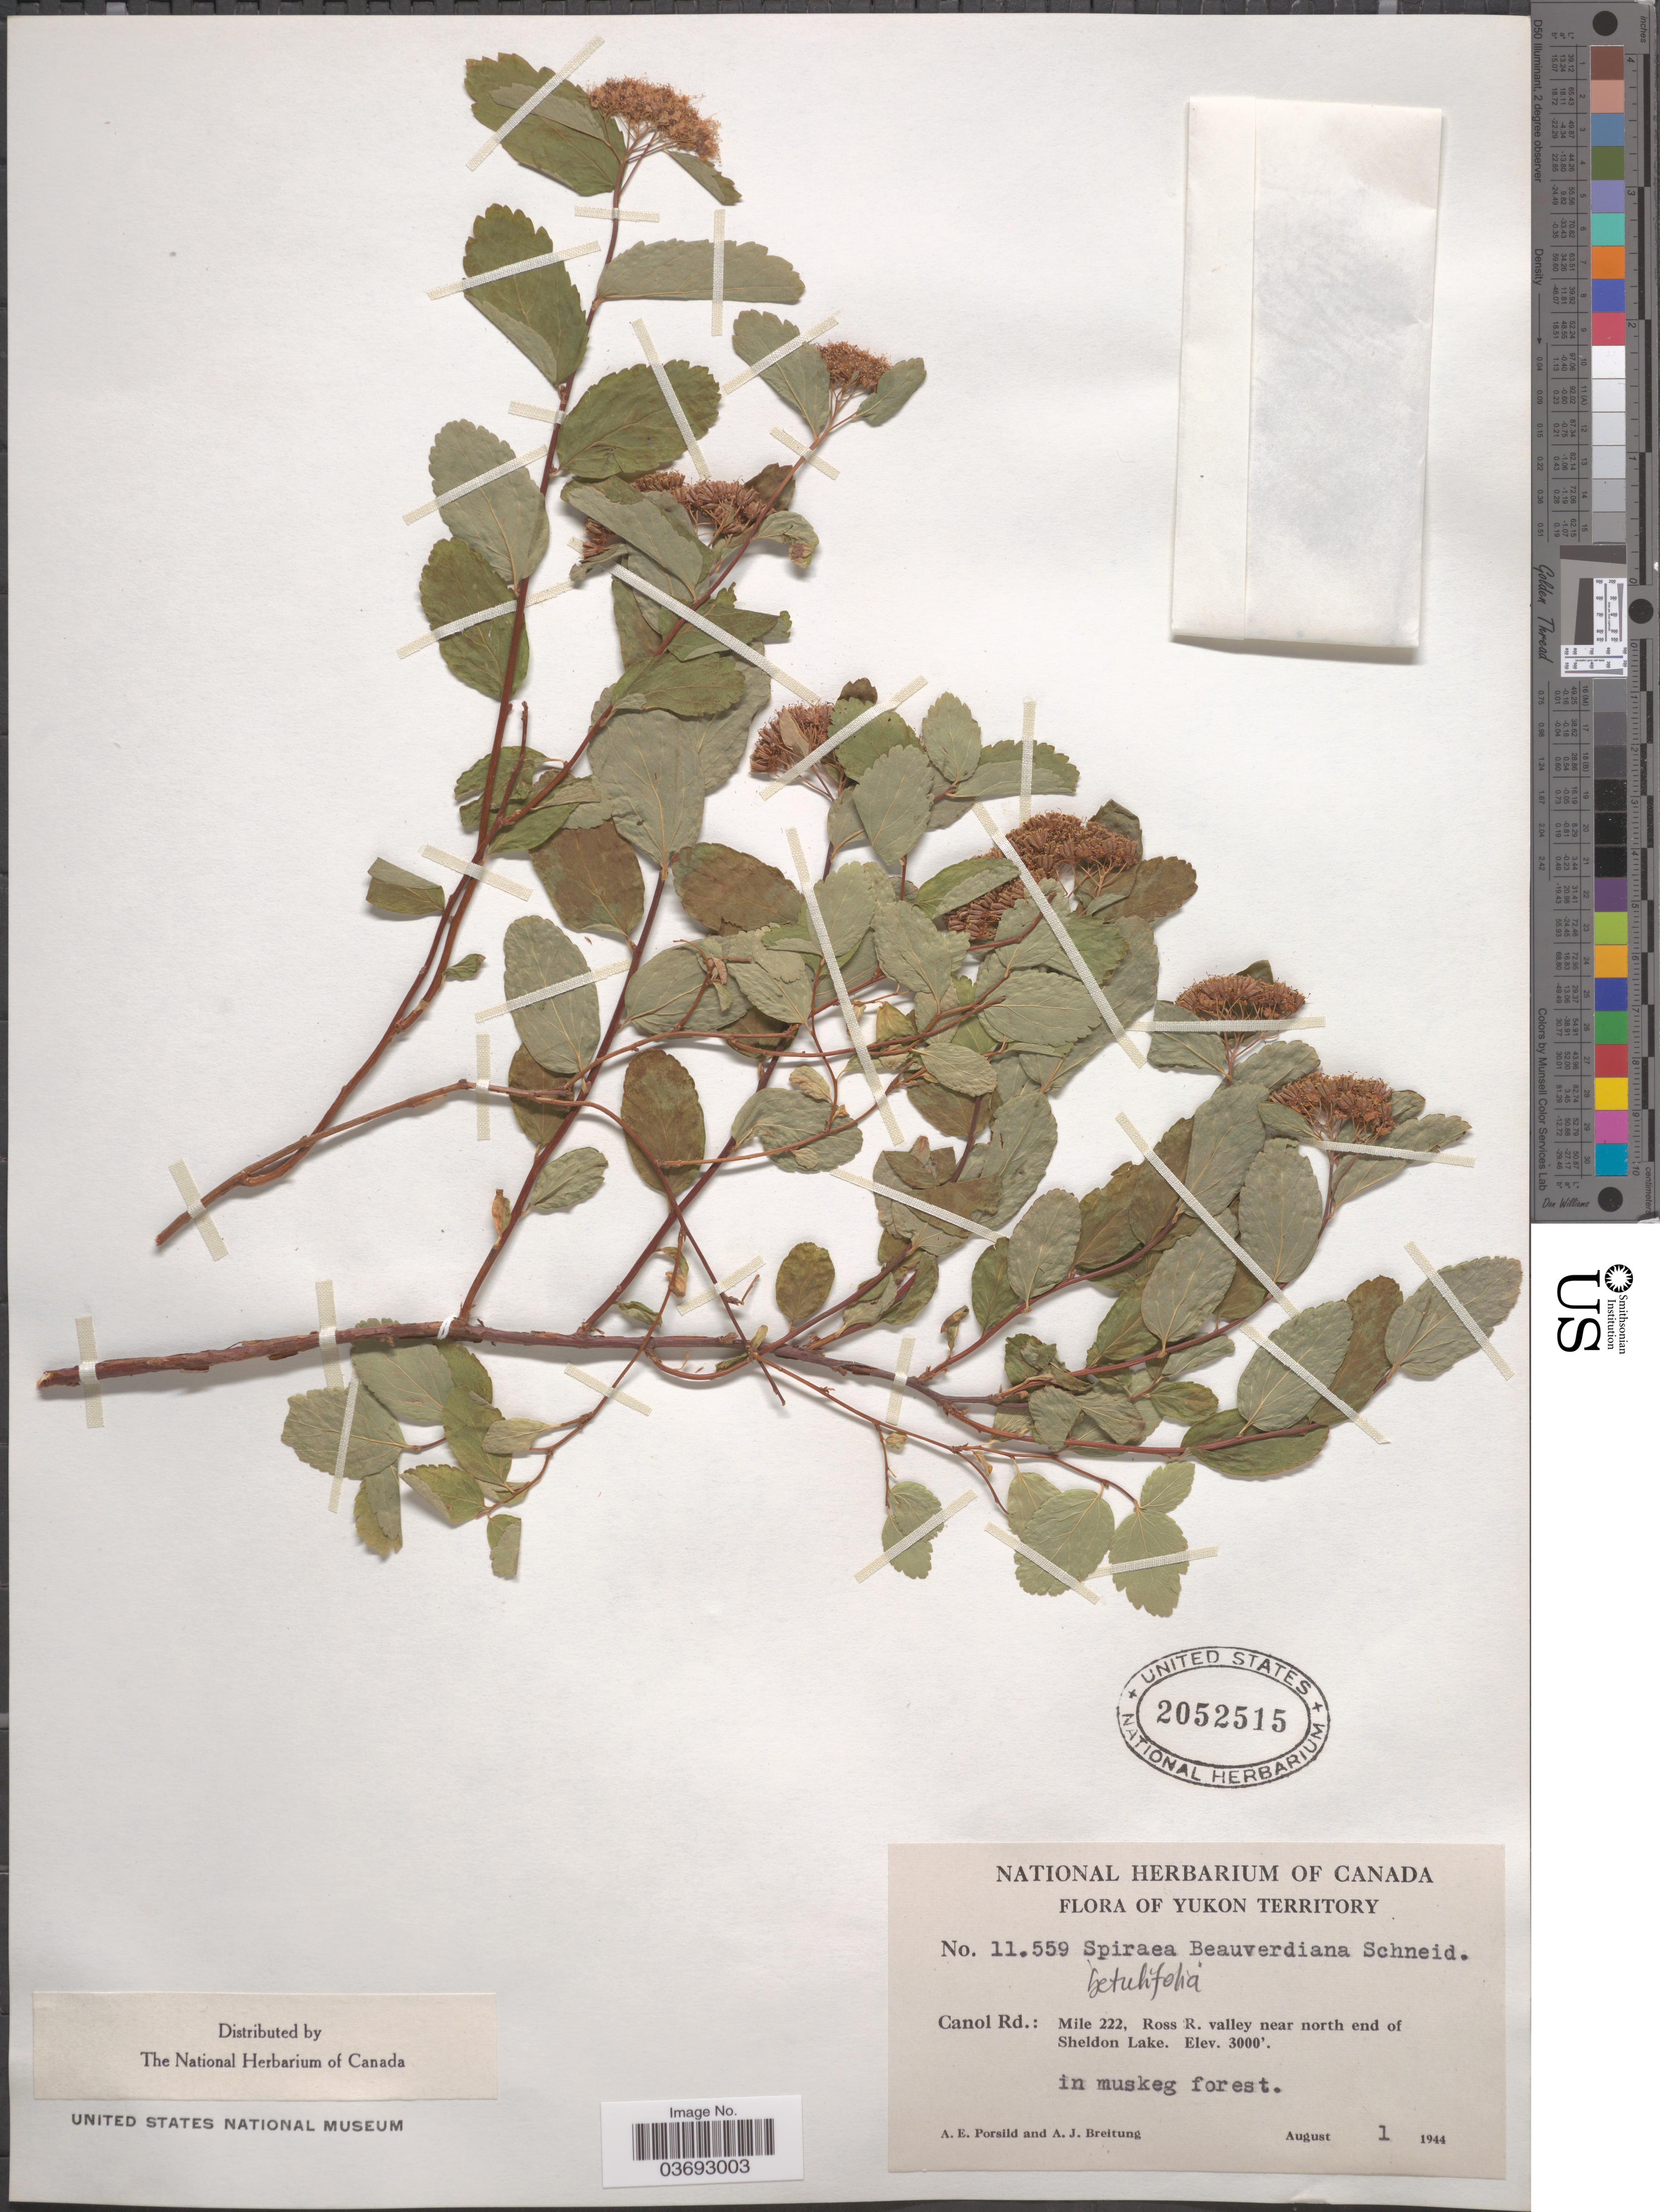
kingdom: Plantae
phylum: Tracheophyta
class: Magnoliopsida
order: Rosales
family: Rosaceae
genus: Spiraea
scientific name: Spiraea stevenii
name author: (C.K. Schneid.) Rydb.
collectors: A. E. Porsild & A. Breitung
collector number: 11559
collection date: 1944-08-01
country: Canada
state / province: Yukon Territory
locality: Canol Rd.: Mile 222, Ross R. valley near north end of Sheldon Lake. In muskeg forest.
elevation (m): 914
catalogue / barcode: US 2052515